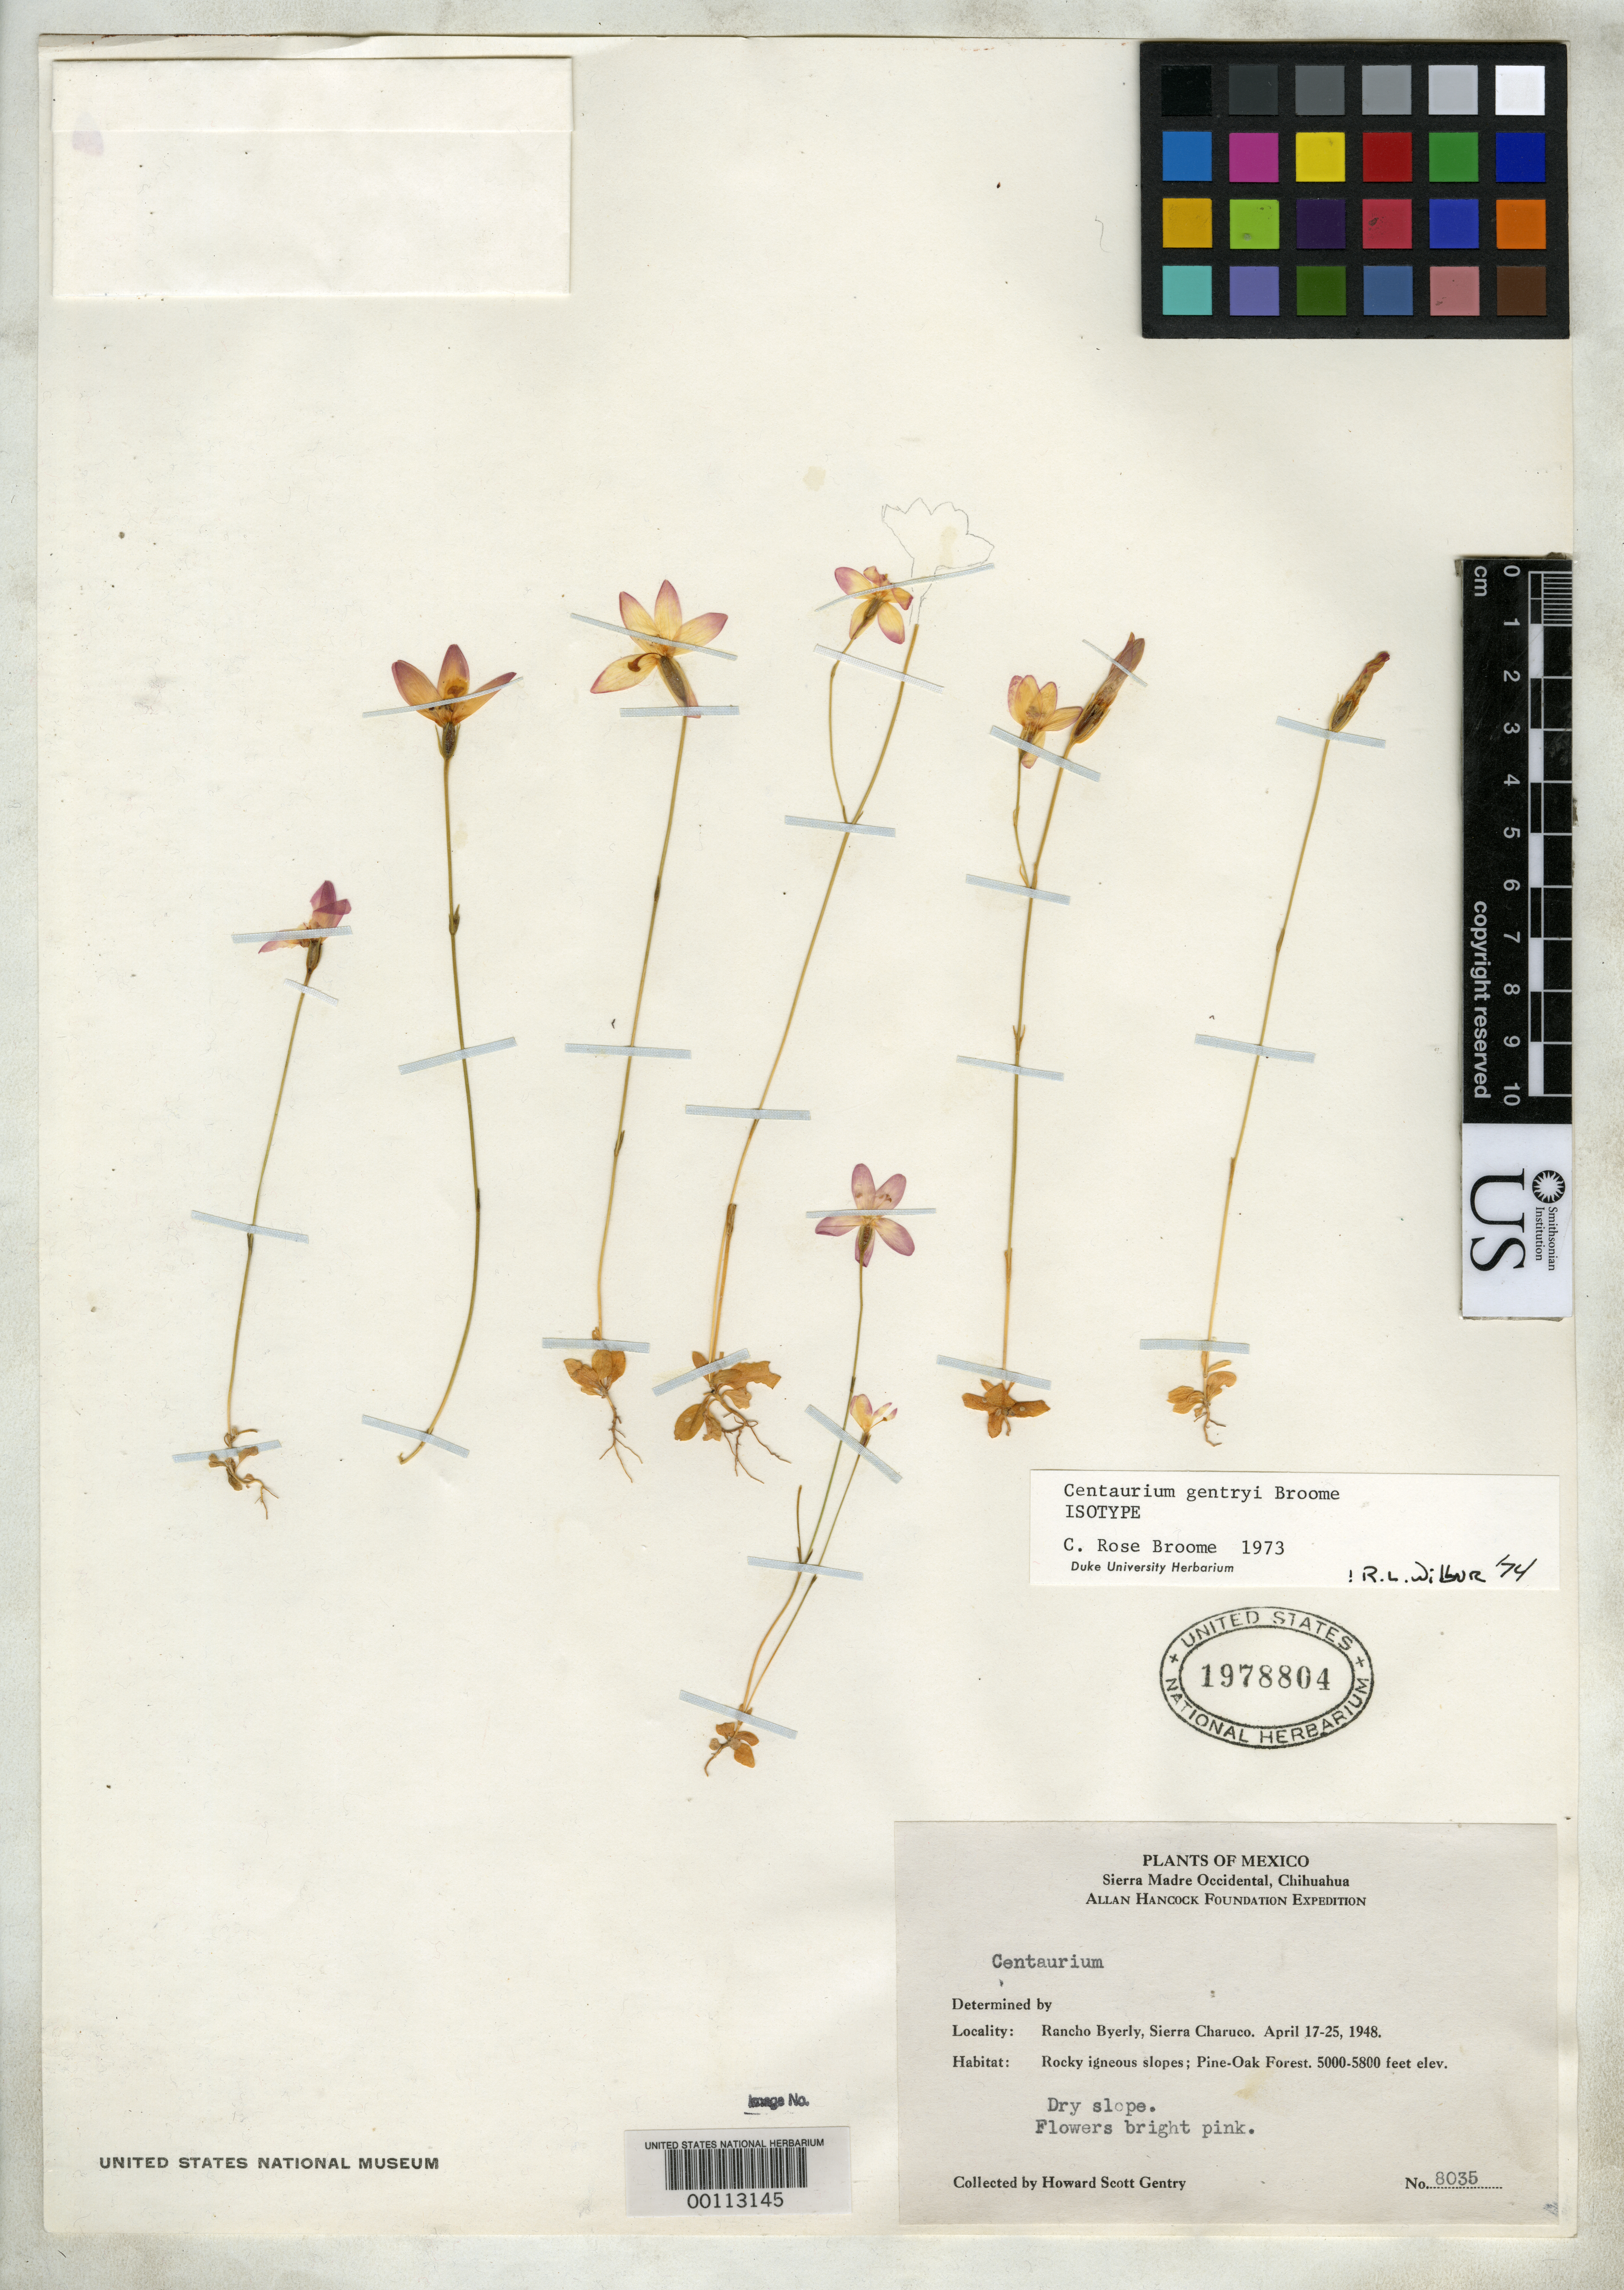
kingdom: Plantae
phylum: Tracheophyta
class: Magnoliopsida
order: Gentianales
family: Gentianaceae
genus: Centaurium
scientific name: Centaurium gentryi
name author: C.R. Broome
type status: Isotype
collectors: H. S. Gentry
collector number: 8035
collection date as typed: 17 Apr 1948 to 25 Apr 1948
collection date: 1948-04-17/1948-04-25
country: Mexico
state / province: Chihuahua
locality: Sierra Madre Occidental, Rancho Byerly, Sierra Charuco.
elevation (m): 1524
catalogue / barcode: US 1978804